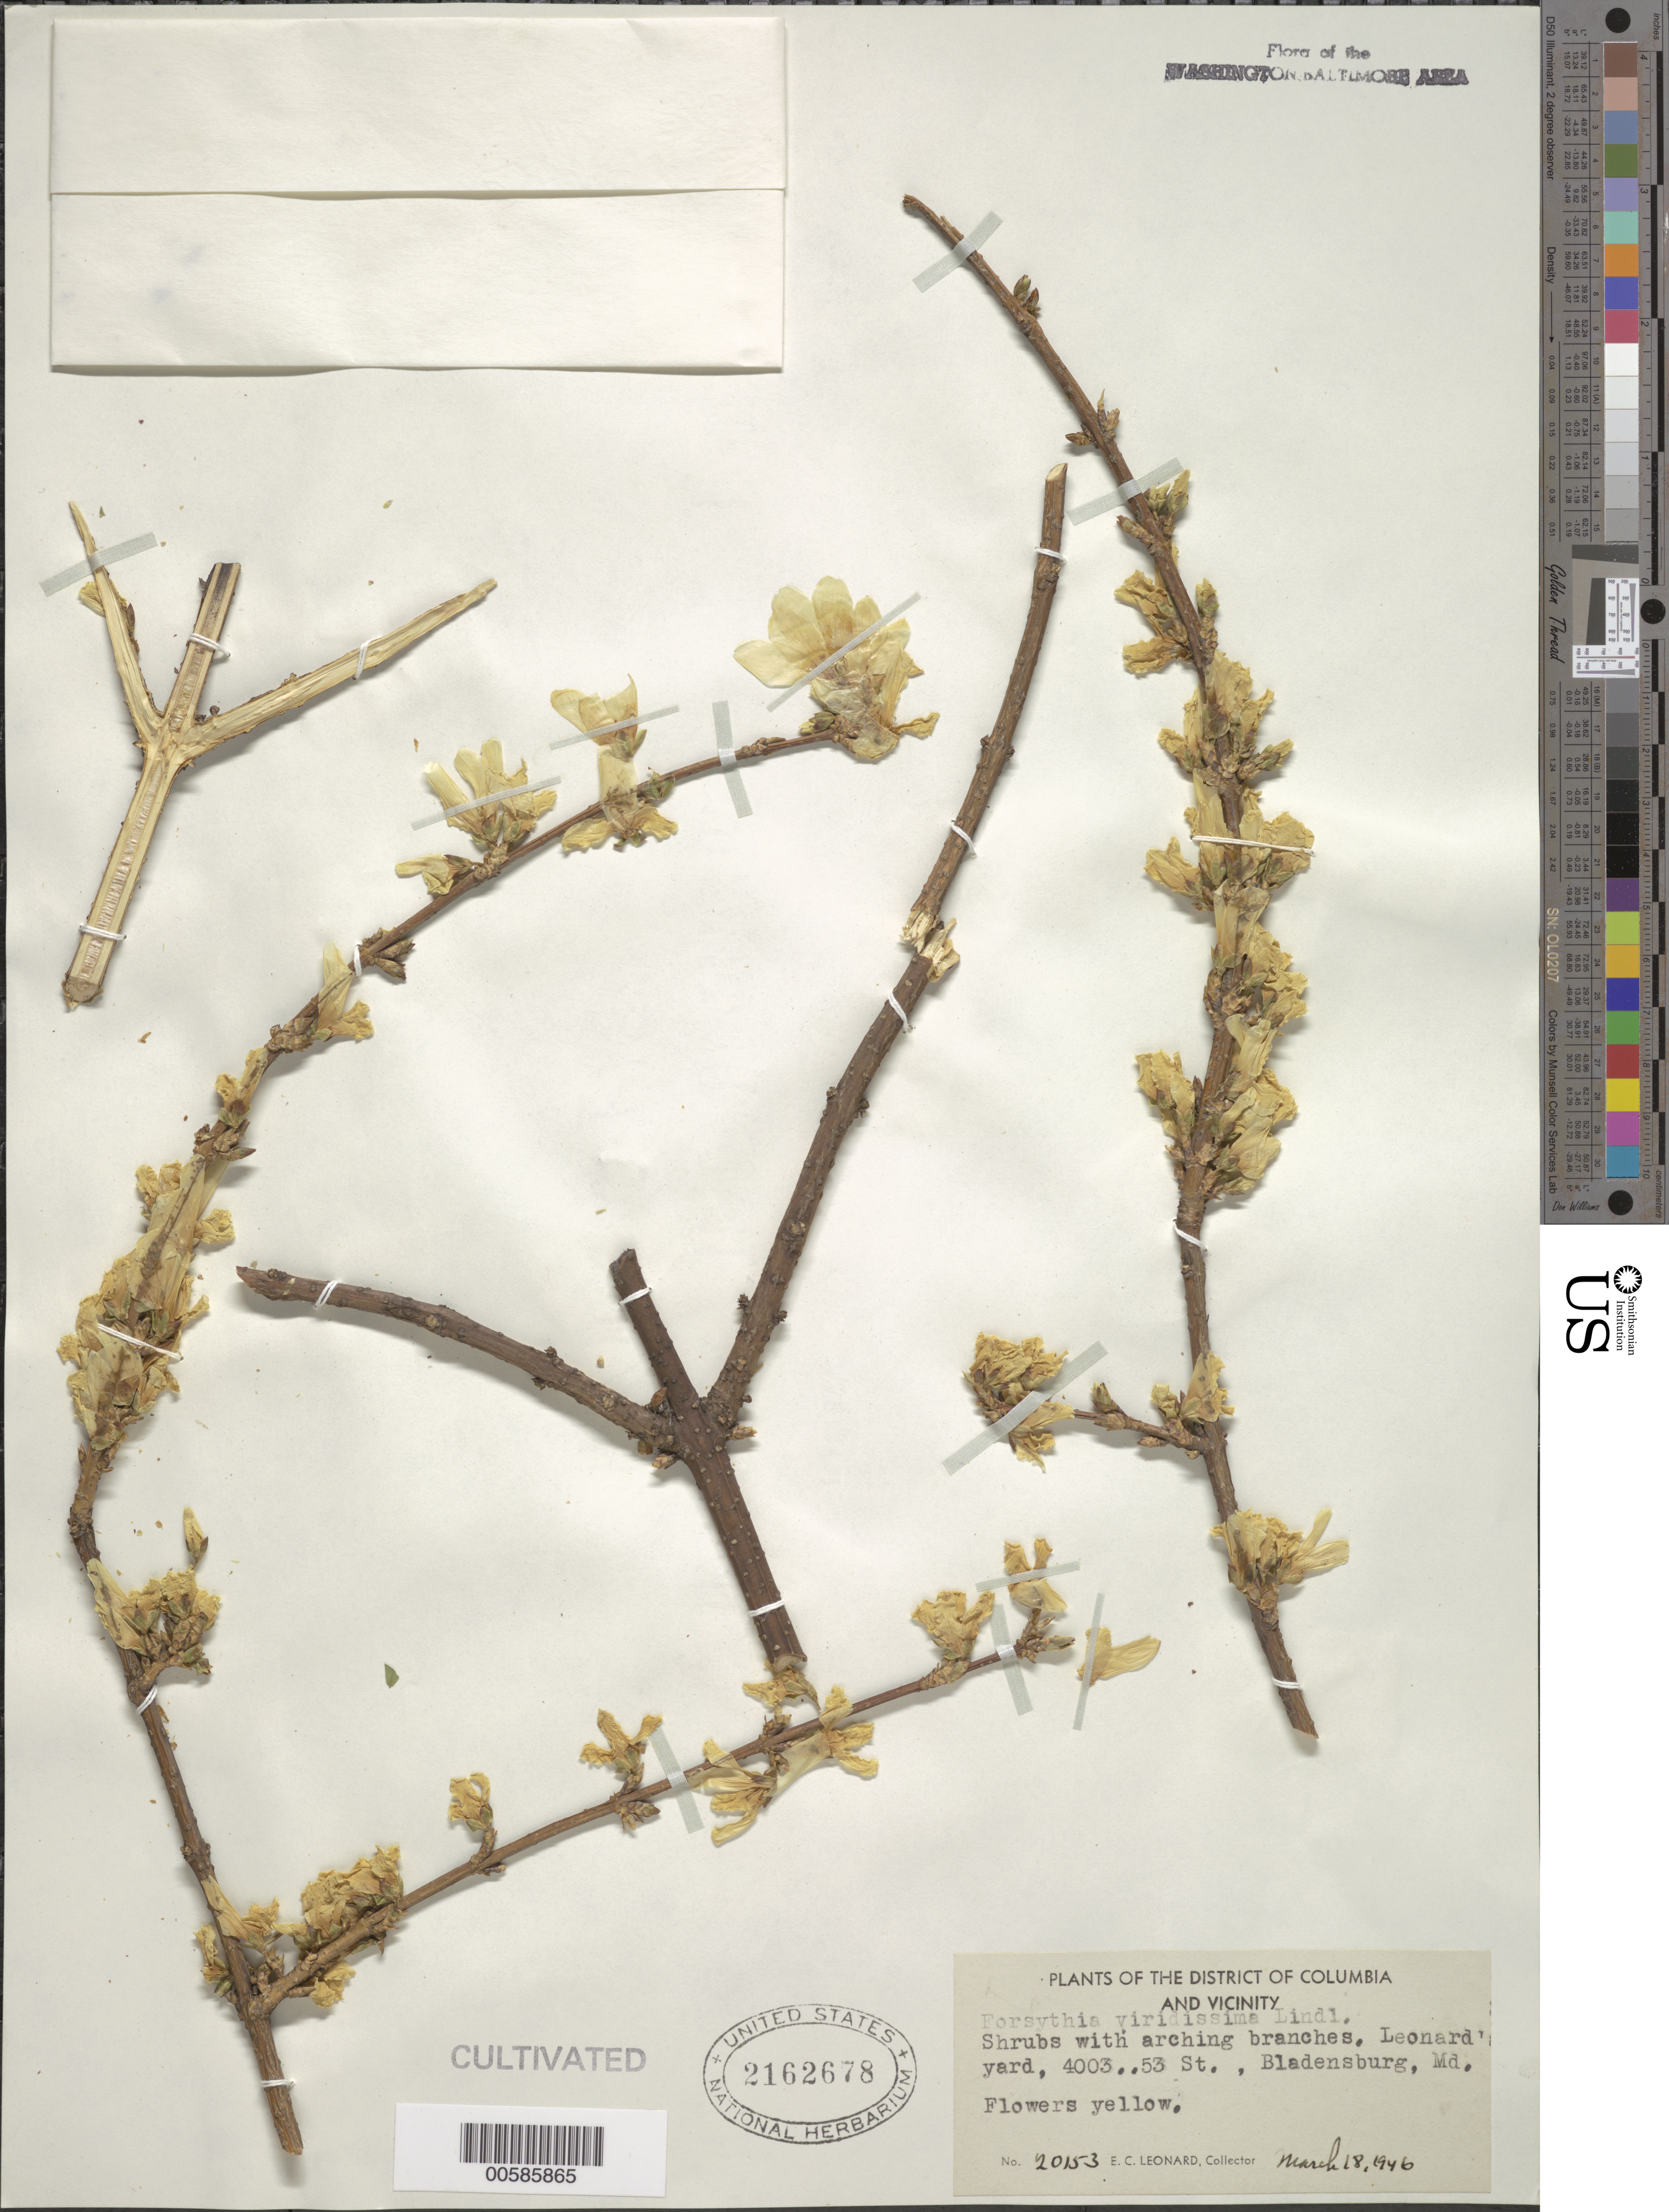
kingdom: Plantae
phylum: Tracheophyta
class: Magnoliopsida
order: Lamiales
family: Oleaceae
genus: Forsythia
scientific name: Forsythia viridissima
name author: Lindl.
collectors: E. C. Leonard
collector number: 20153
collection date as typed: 18 Mar 1946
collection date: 1946-03-18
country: United States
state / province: Maryland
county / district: Prince George's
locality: Bladensburg, 4003 53rd St., Leonard's Yards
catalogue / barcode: US 2162678